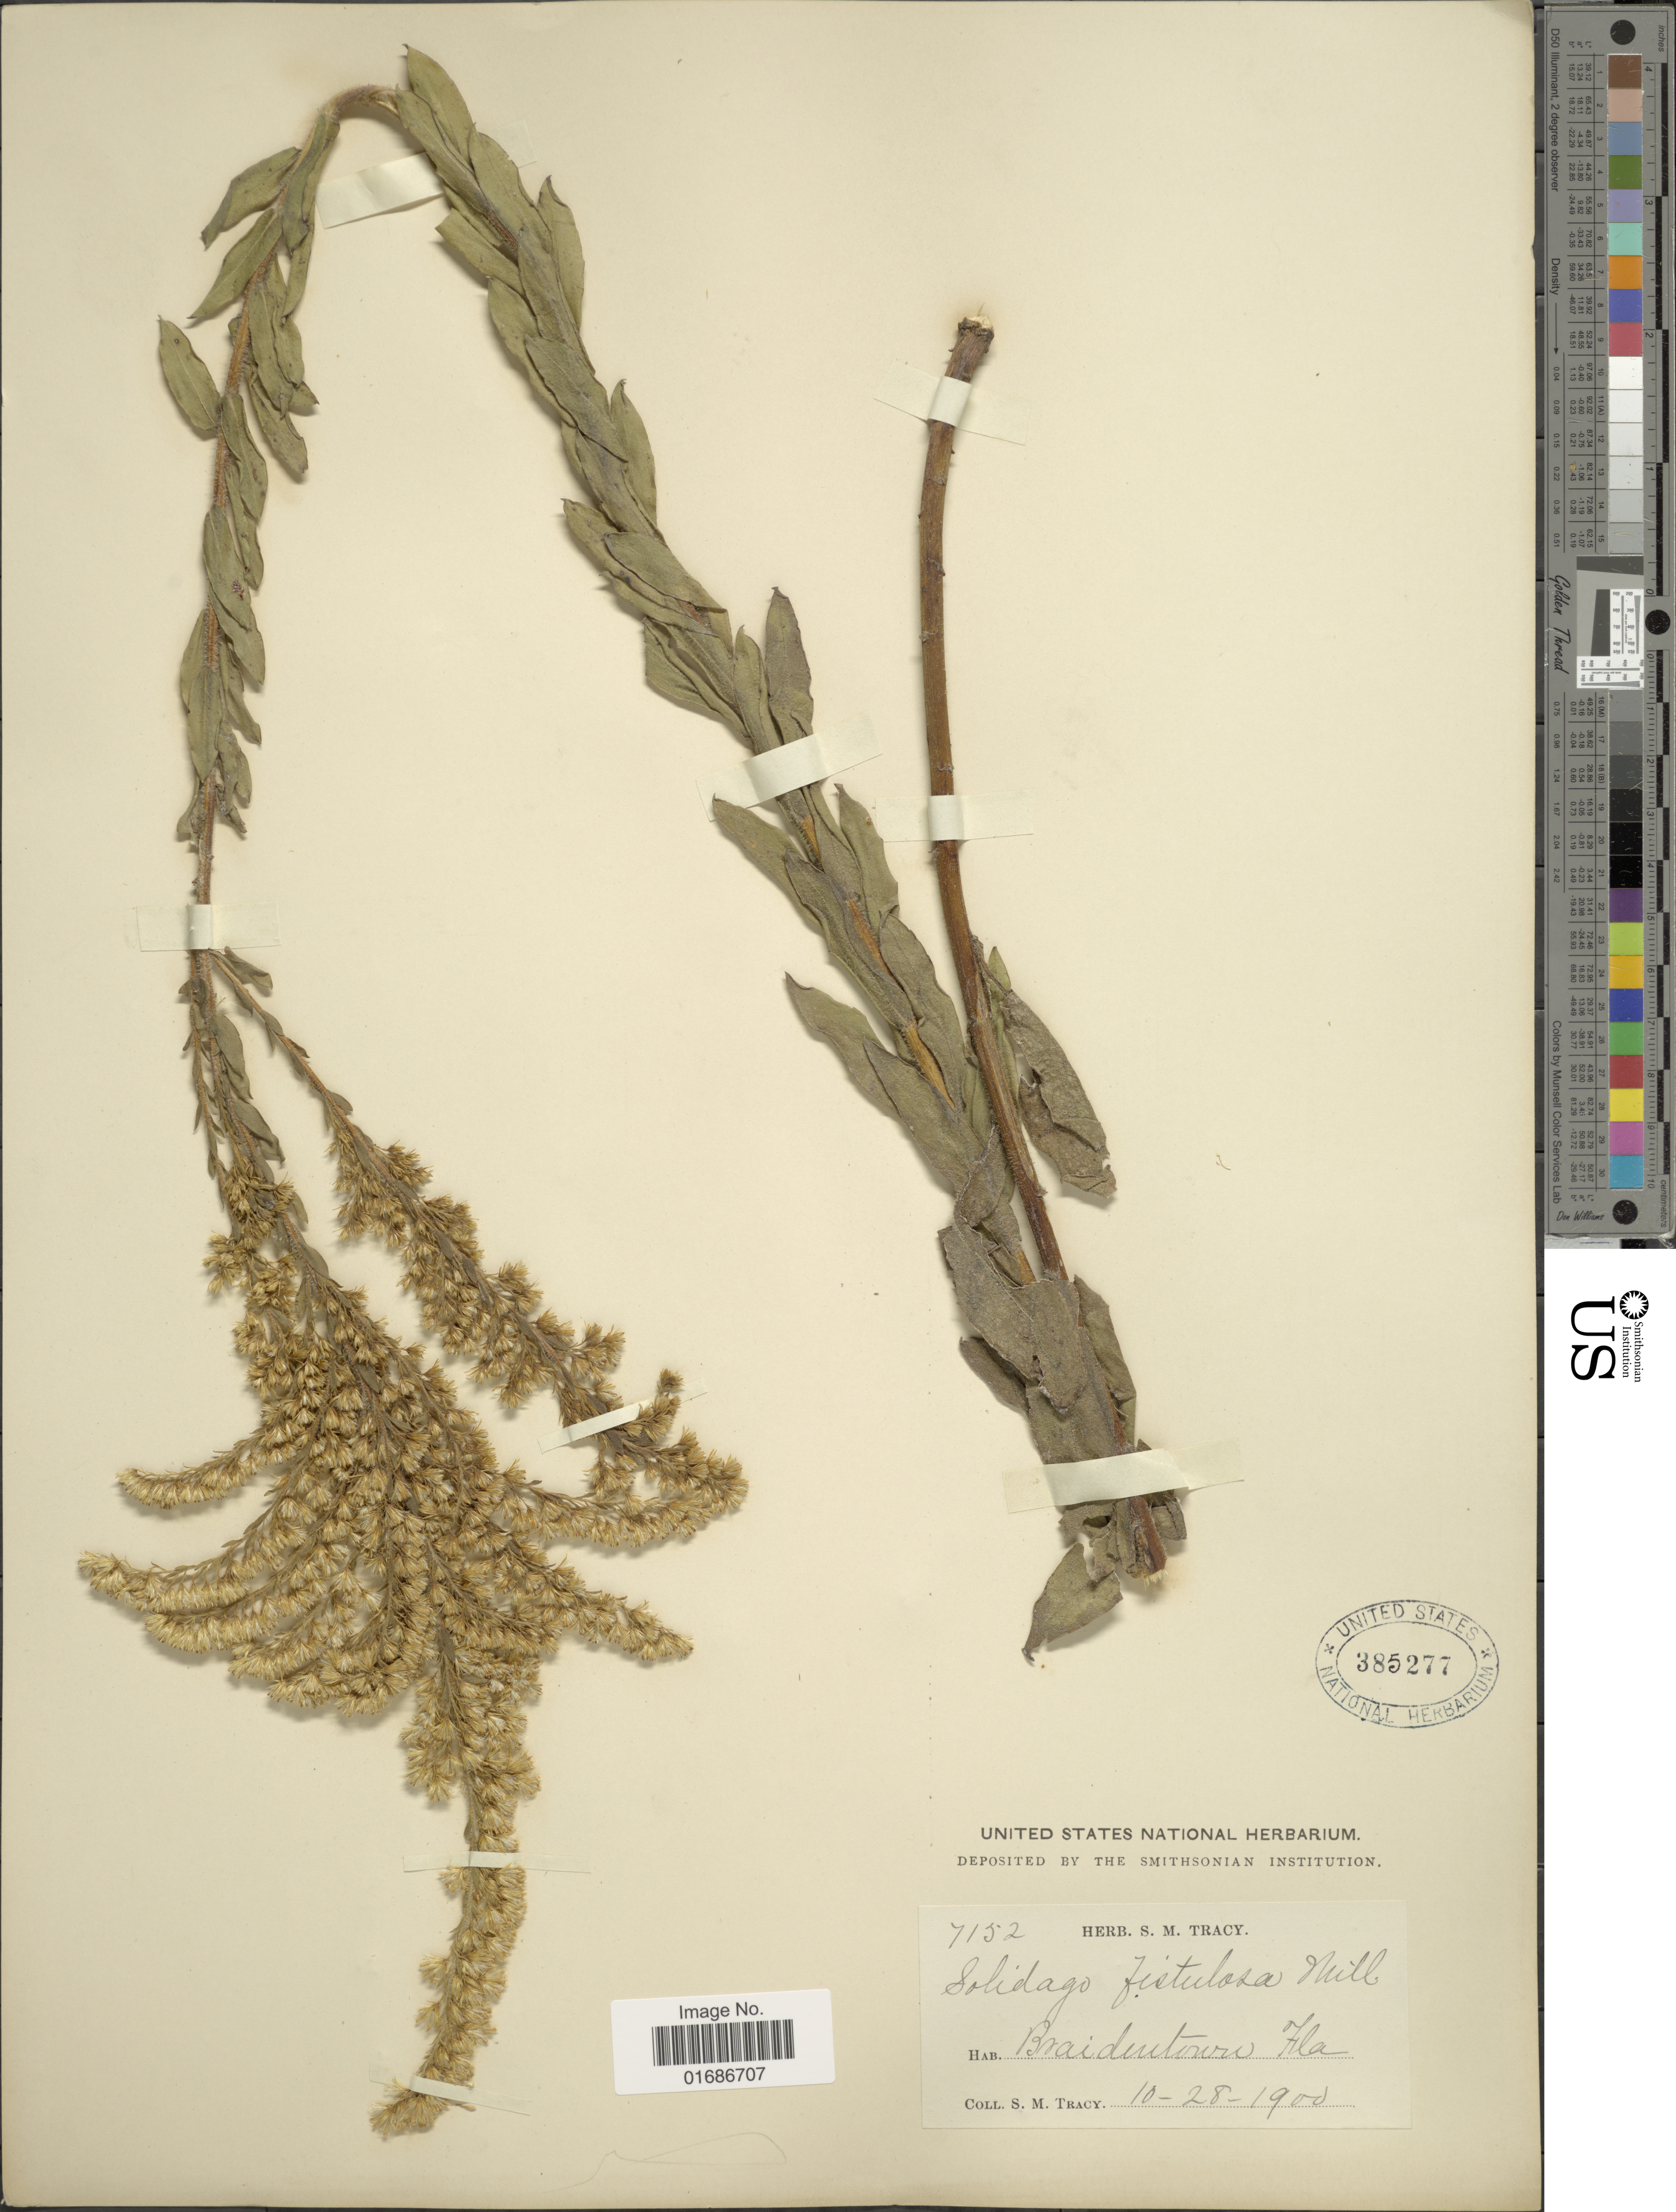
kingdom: Plantae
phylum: Tracheophyta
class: Magnoliopsida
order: Asterales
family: Asteraceae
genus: Solidago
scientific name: Solidago fistulosa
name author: Mill.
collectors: S. M. Tracy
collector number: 7152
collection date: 1900-10-28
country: United States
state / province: Florida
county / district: Manatee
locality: Braidentown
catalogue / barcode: US 385277